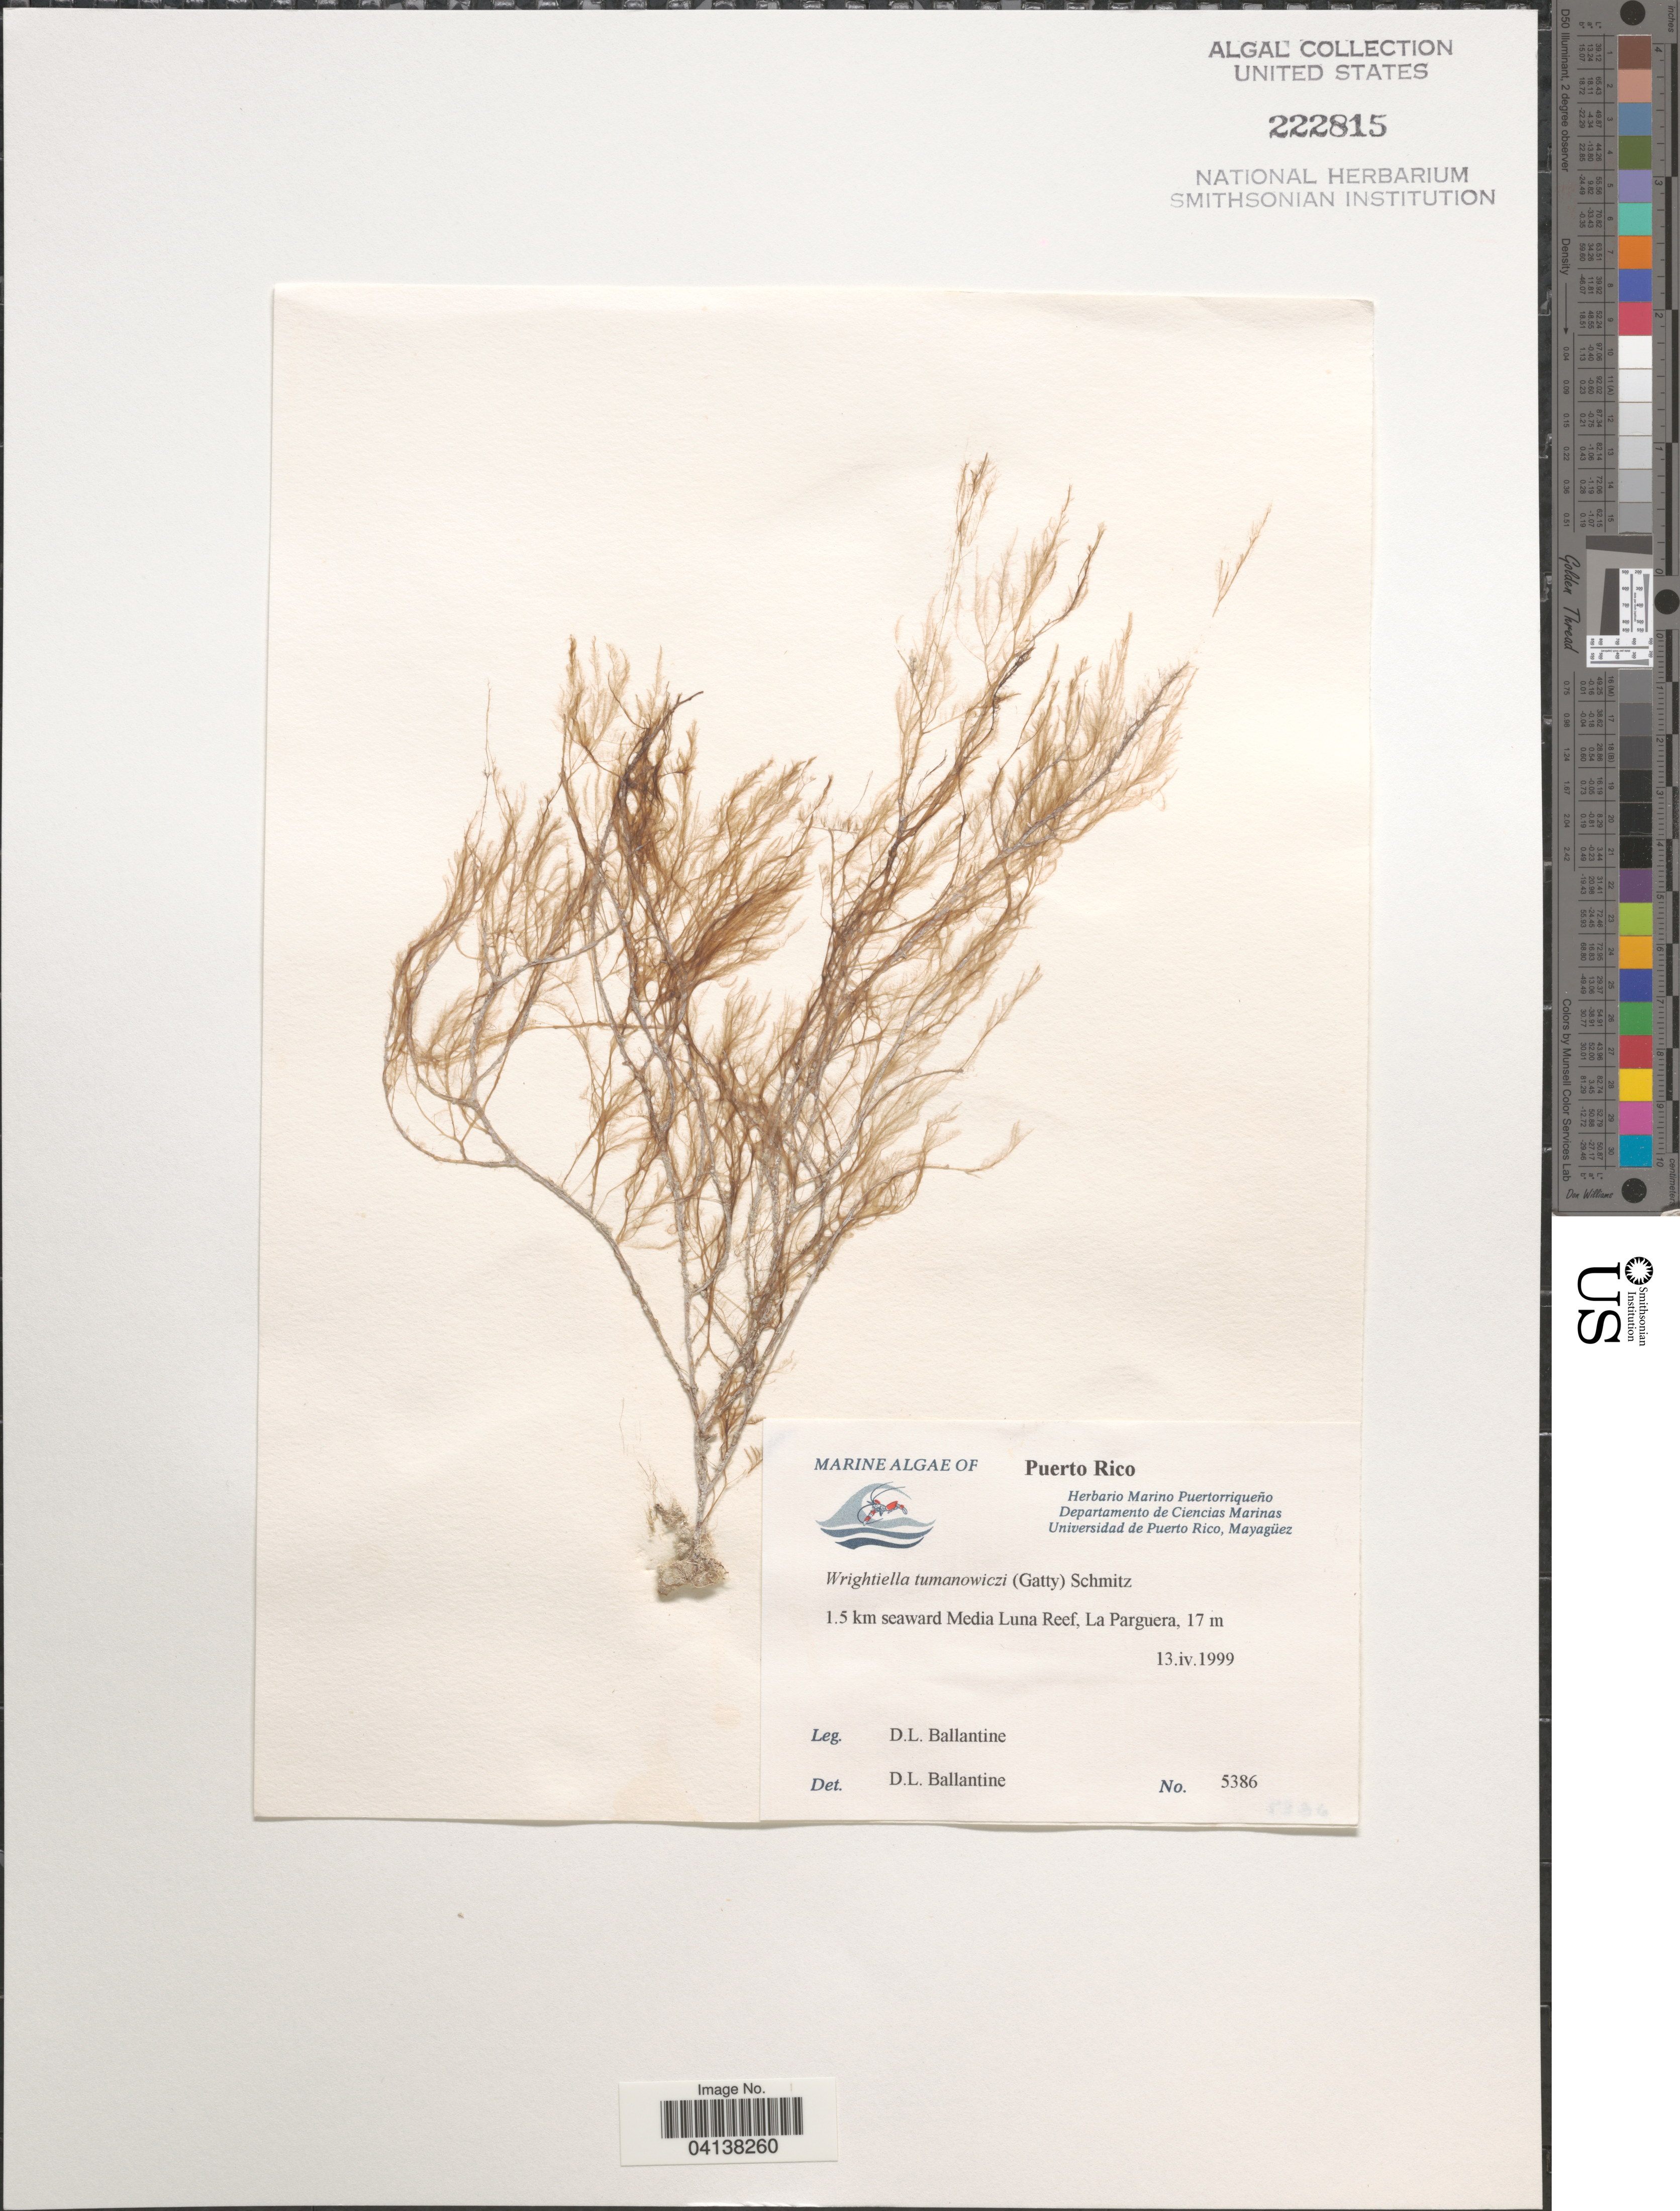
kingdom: Plantae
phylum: Rhodophyta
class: Florideophyceae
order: Ceramiales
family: Rhodomelaceae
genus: Wrightiella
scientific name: Wrightiella tumanowiczii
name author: (Gatty ex Harv.) F. Schmitz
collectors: D.L. Ballantine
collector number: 5386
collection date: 1999-04-13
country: Puerto Rico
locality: ½ mi seaward Media Luna Reef, La Parguera.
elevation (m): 17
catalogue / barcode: US 222815